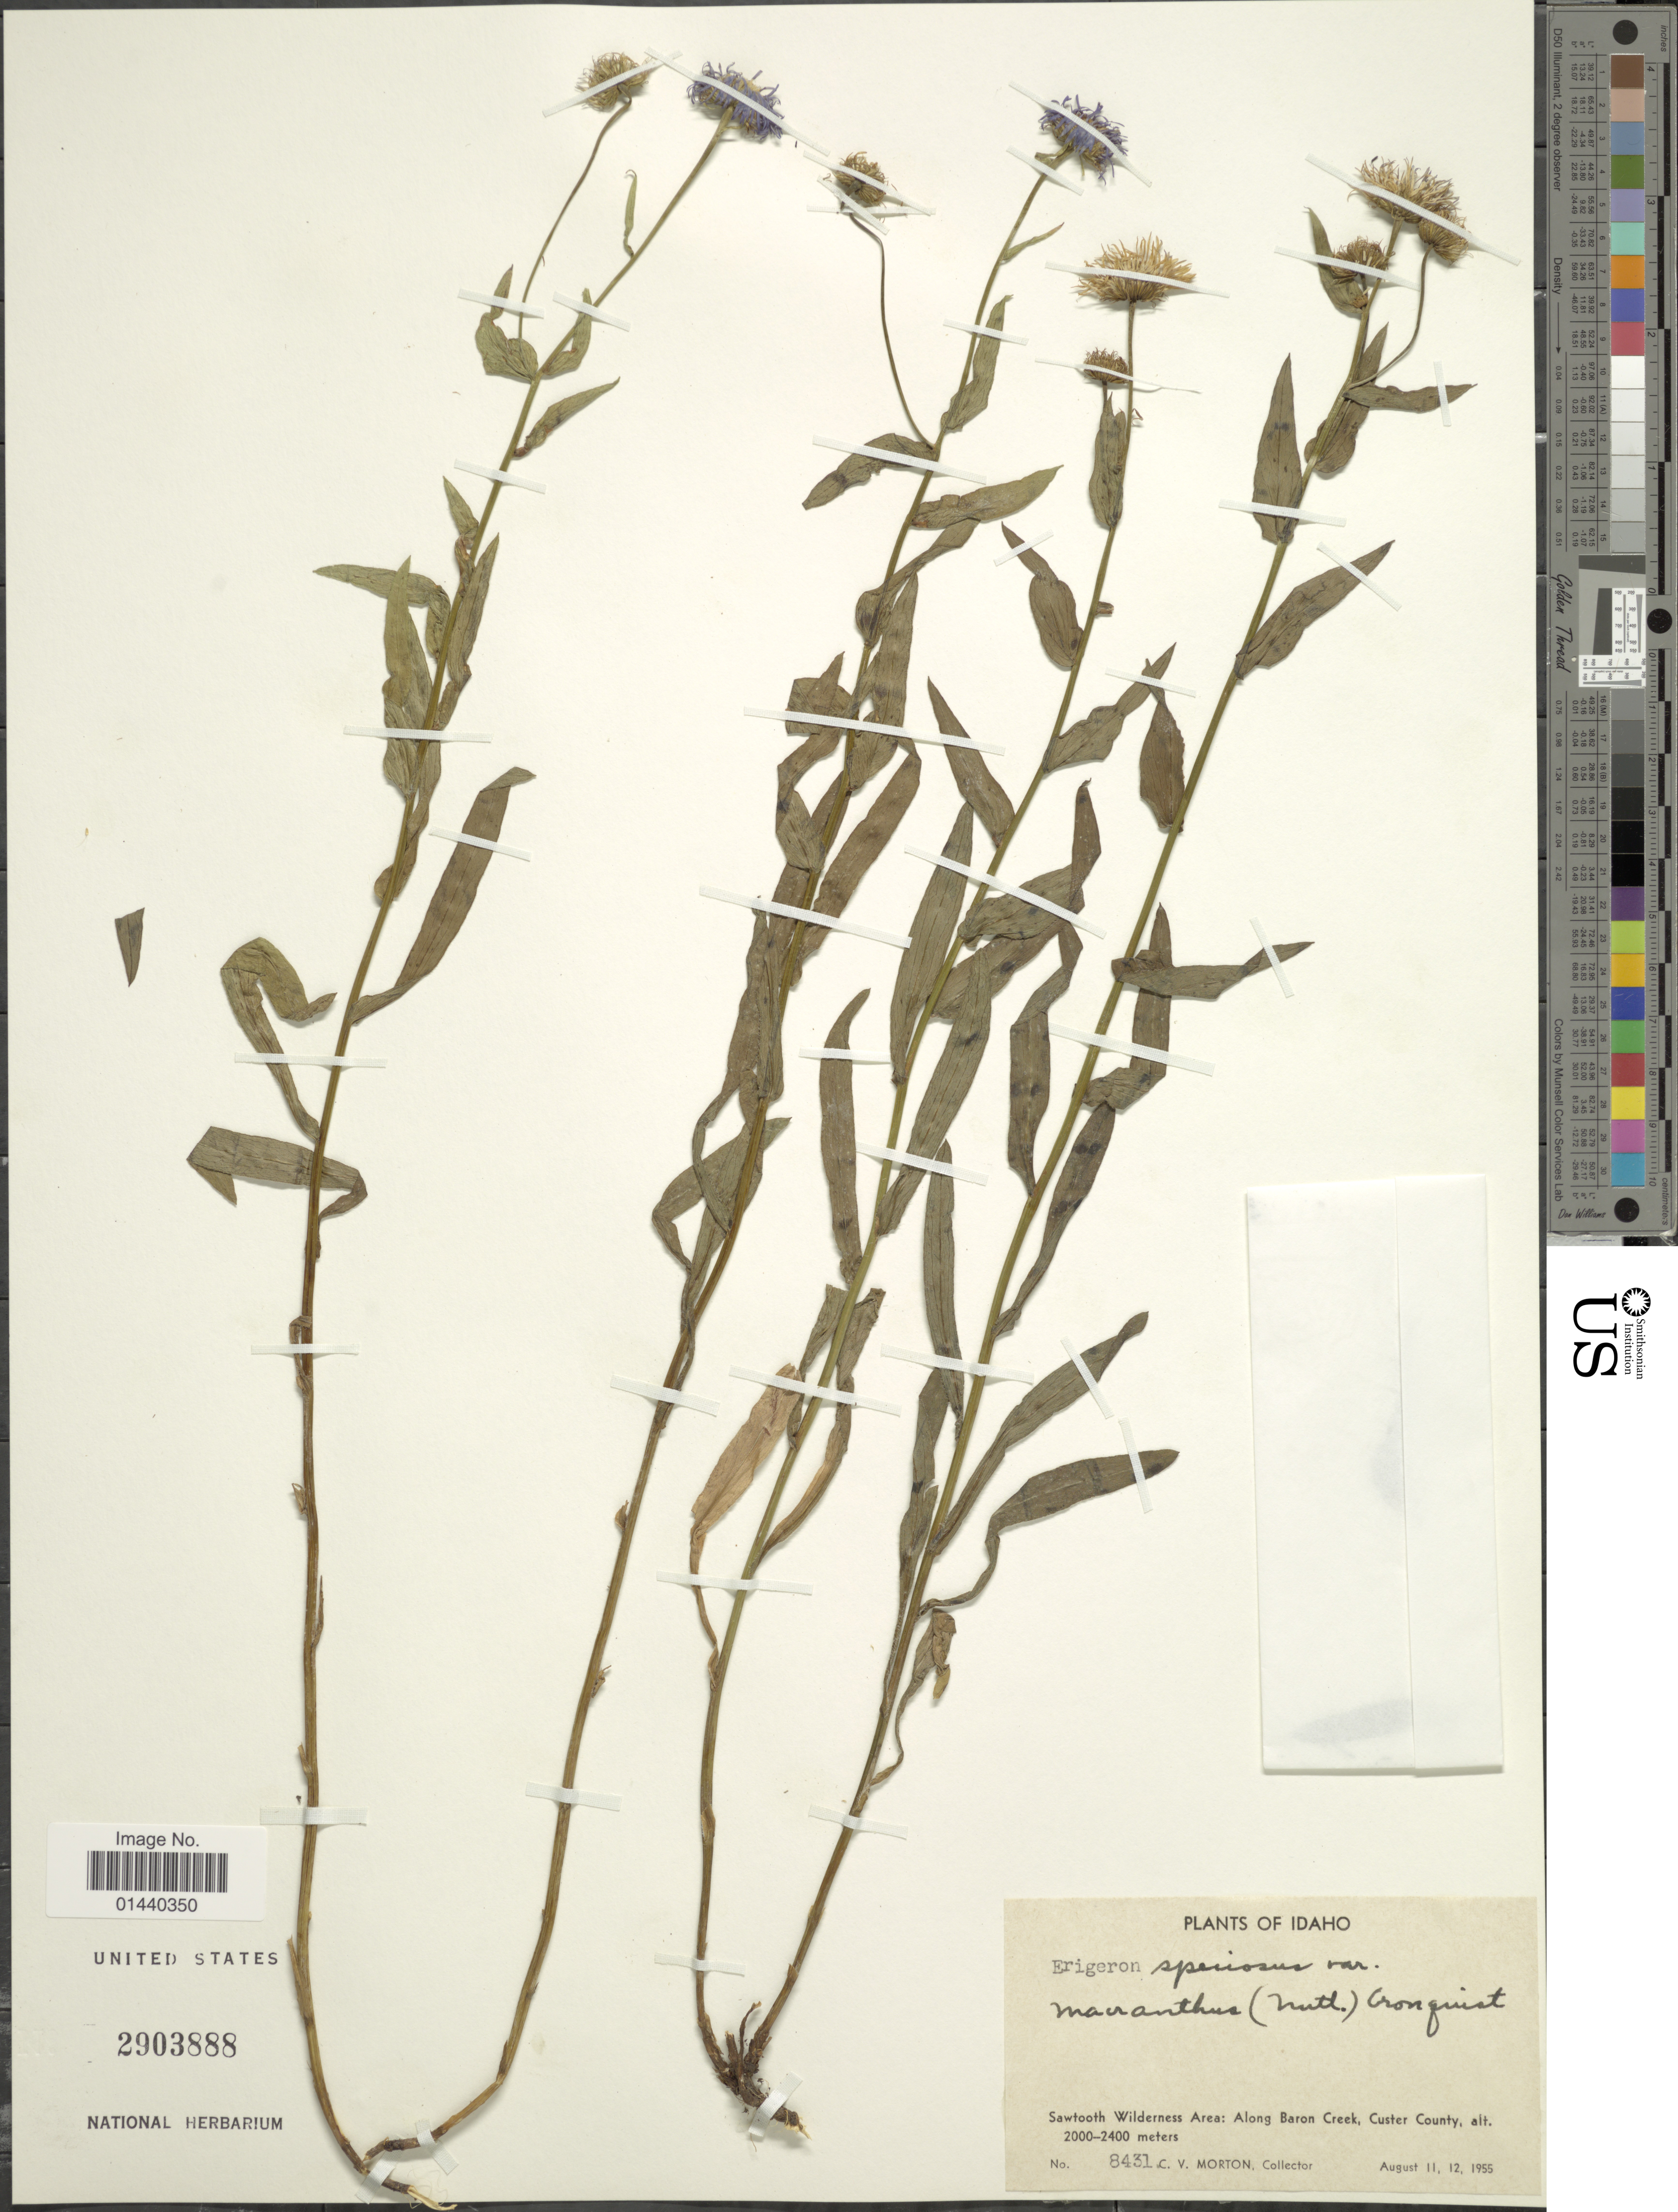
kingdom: Plantae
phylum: Tracheophyta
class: Magnoliopsida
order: Asterales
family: Asteraceae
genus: Erigeron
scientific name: Erigeron speciosus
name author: (Lindl.) DC.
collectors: C. V. Morton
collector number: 8431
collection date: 1955-08-11/1955-08-12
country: United States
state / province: Idaho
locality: Sawtooth Wilderness Area: Along Baron Creek, Custer County.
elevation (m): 2000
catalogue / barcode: US 2903888